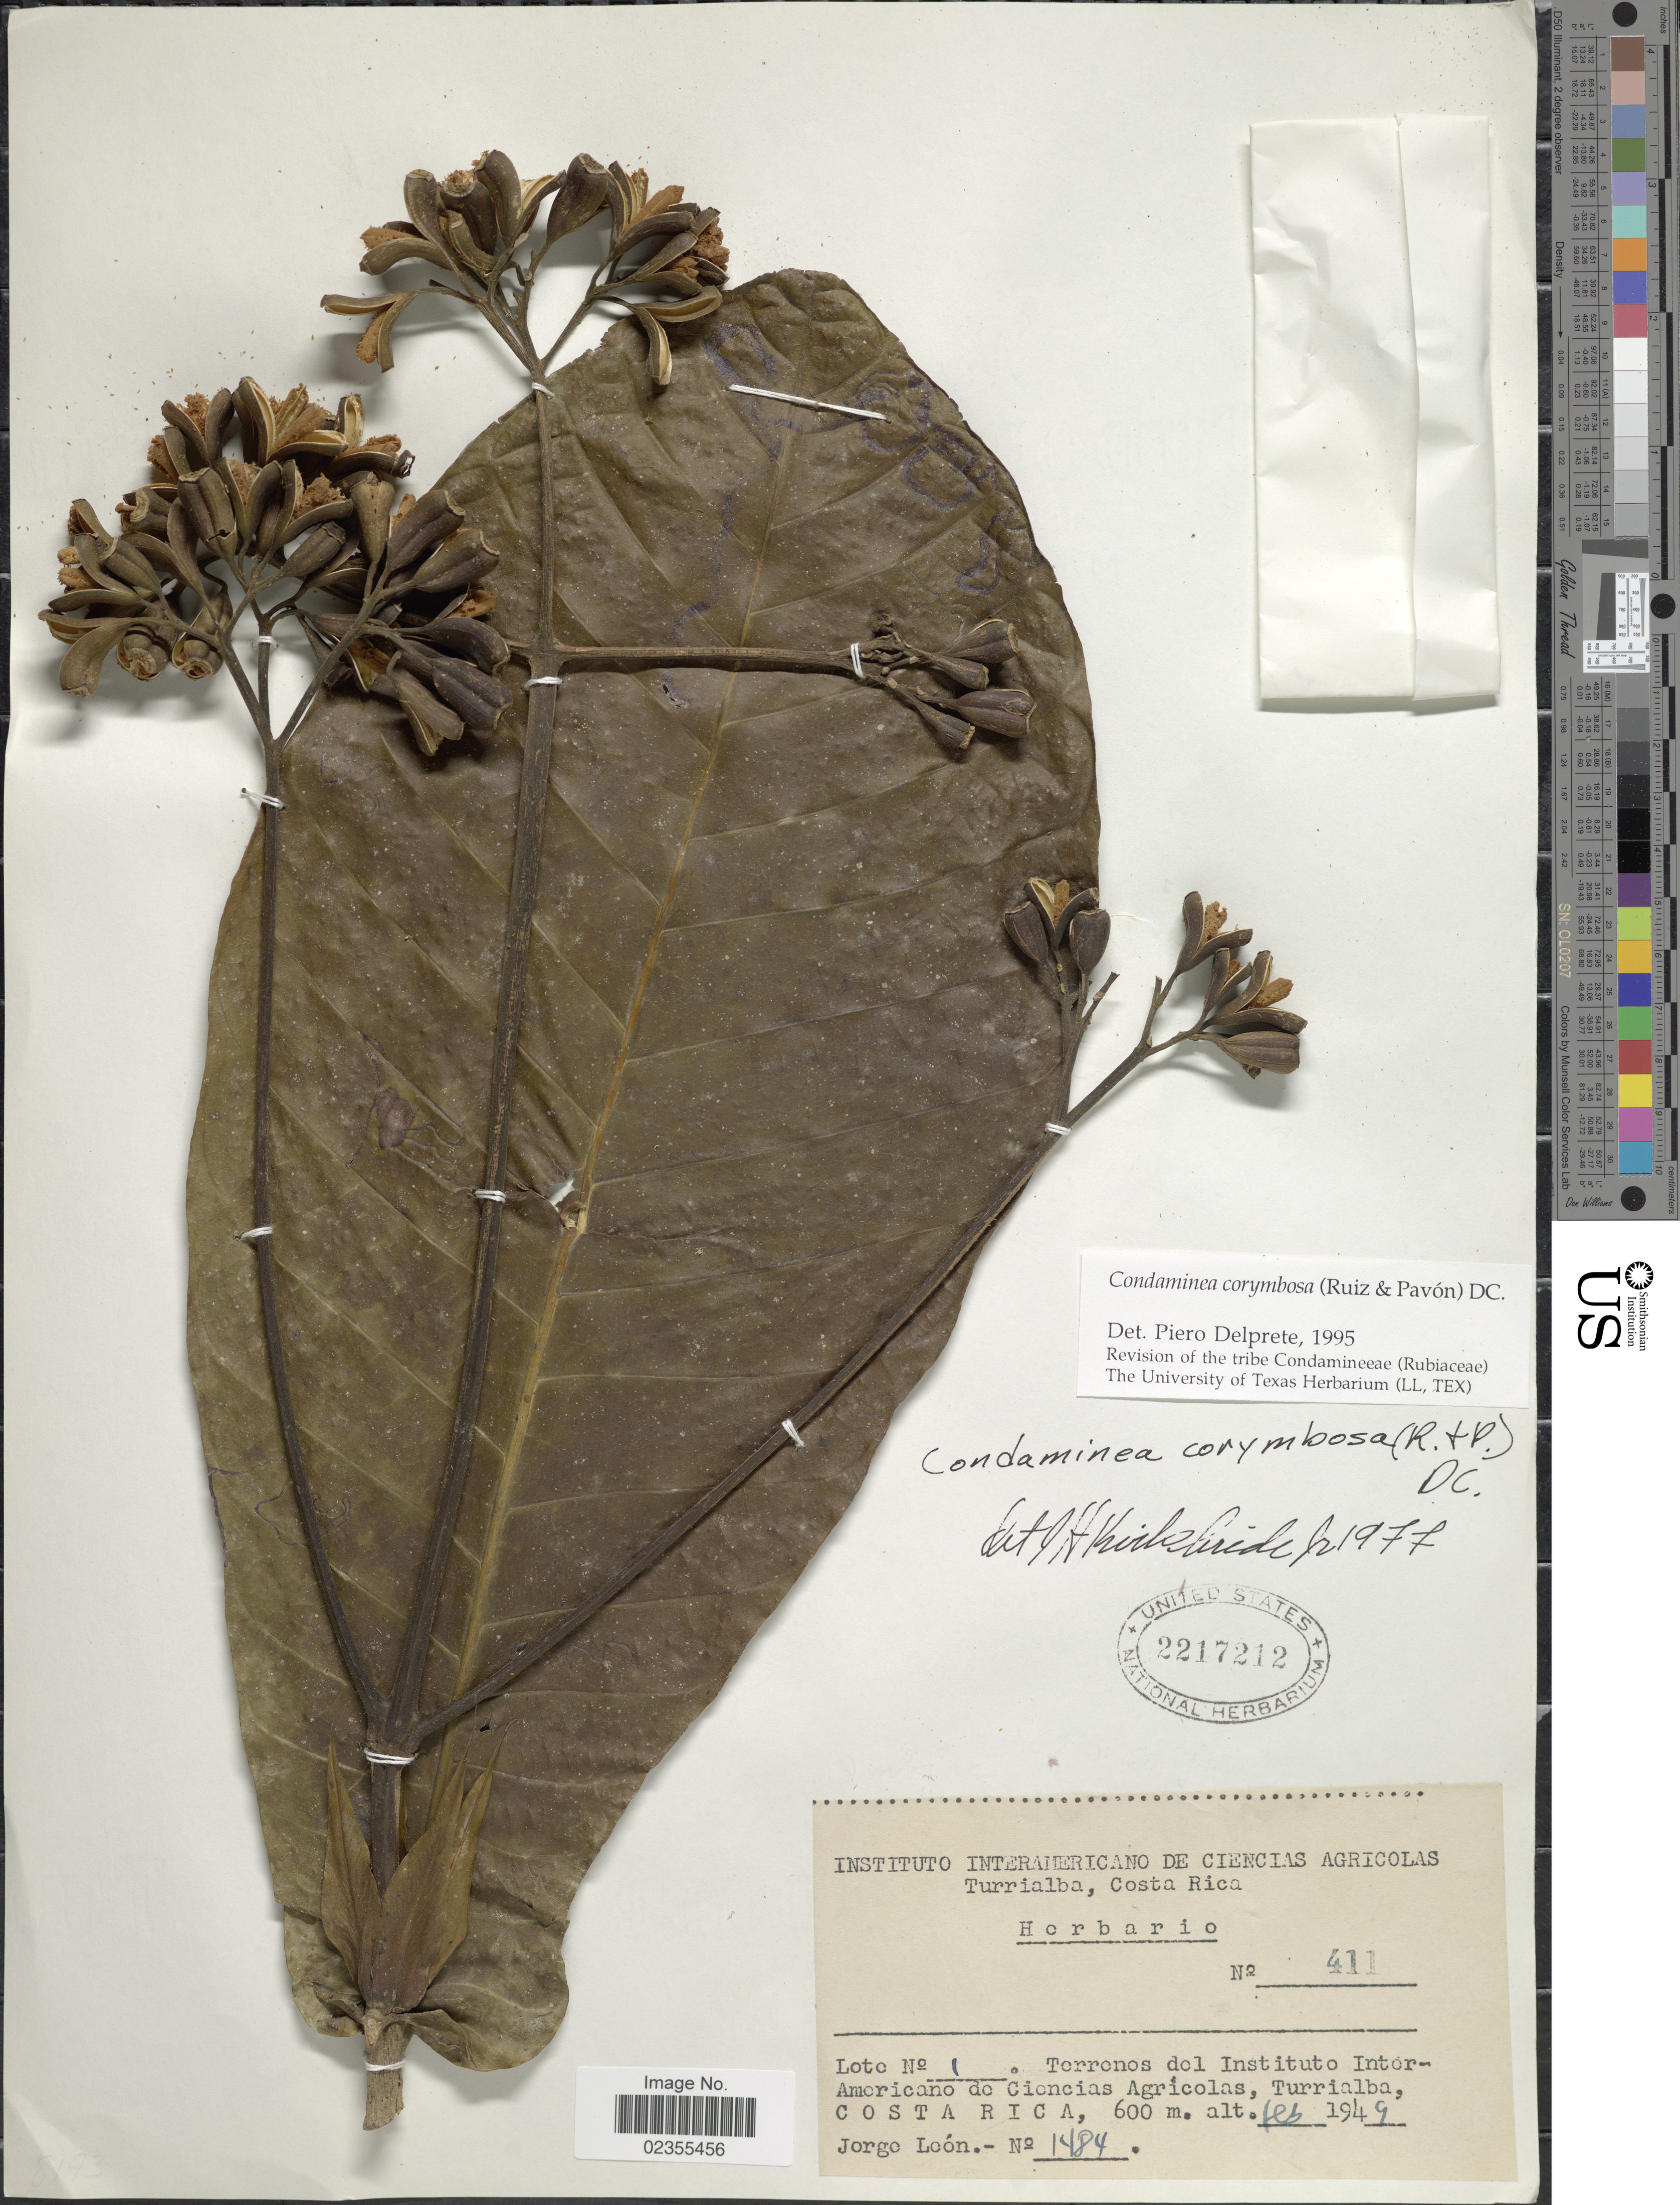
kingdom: Plantae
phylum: Tracheophyta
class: Magnoliopsida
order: Gentianales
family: Rubiaceae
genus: Condaminea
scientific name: Condaminea corymbosa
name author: (Ruiz & Pav.) DC.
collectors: J. León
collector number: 1484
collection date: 1949-02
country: Costa Rica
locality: Terrenos del Instituto Inter Americano do Ciencias Agricolas, Turrialba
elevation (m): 600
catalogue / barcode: US 2217212